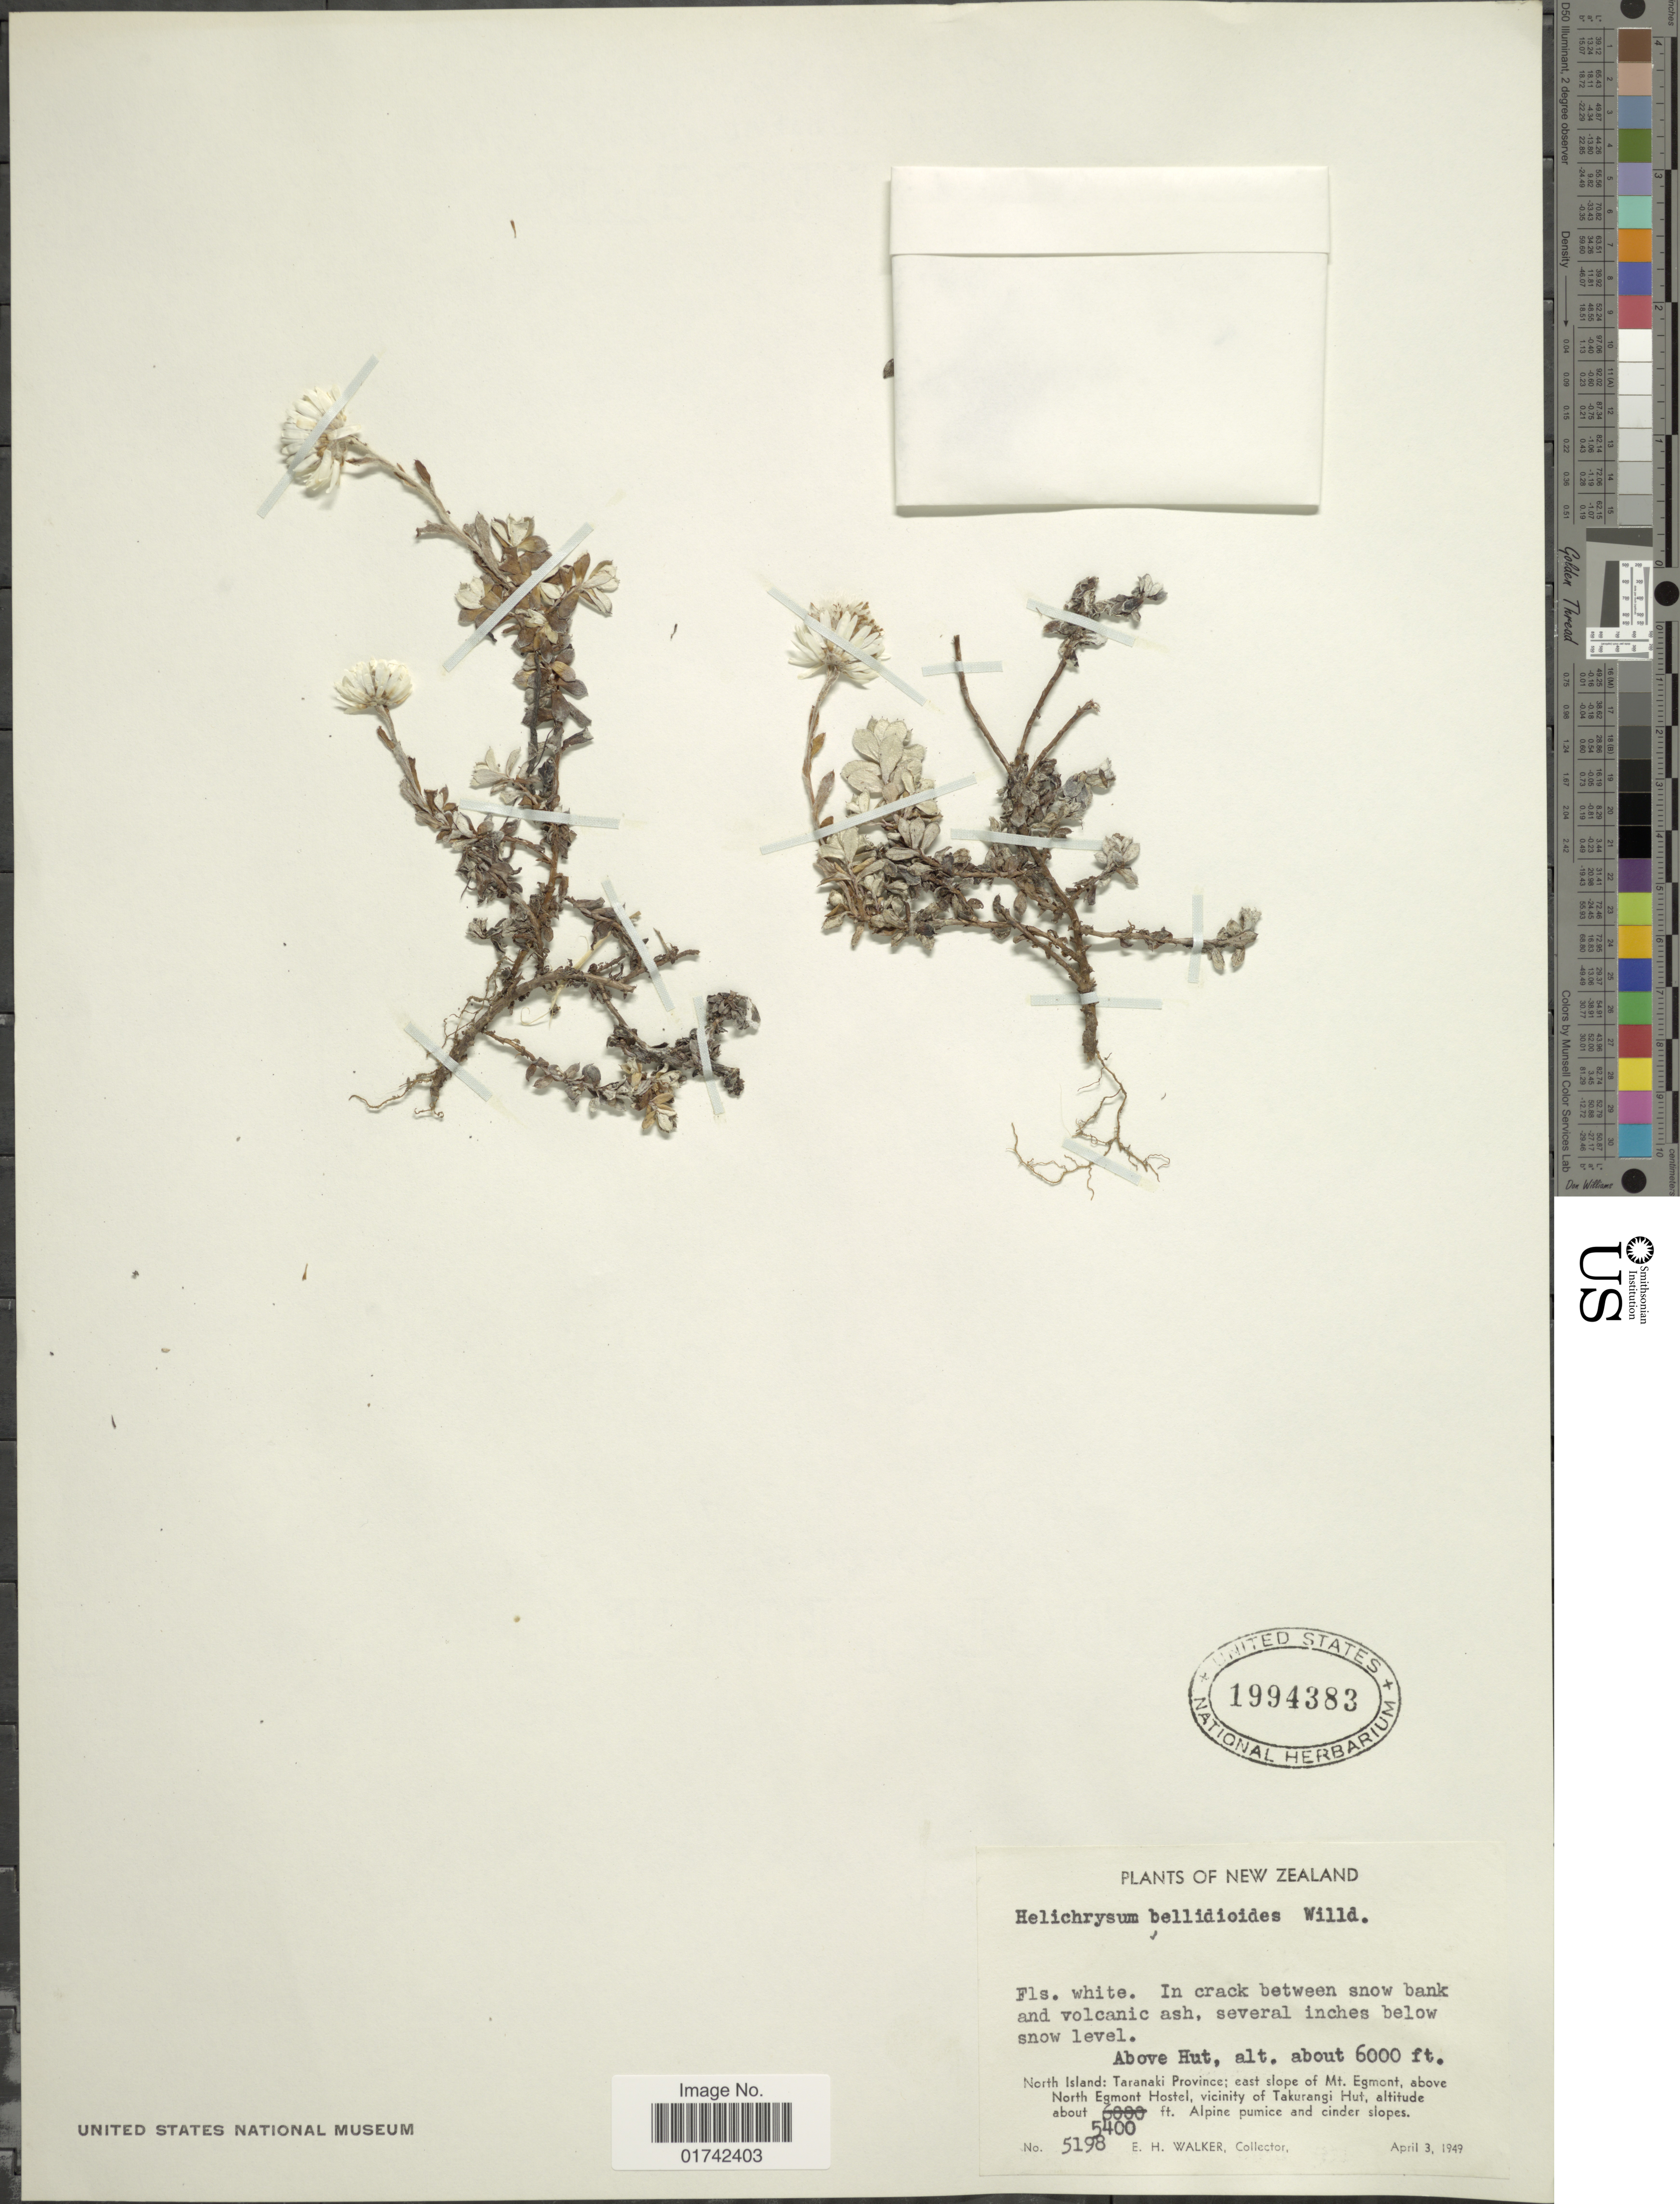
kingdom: Plantae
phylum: Tracheophyta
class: Magnoliopsida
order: Asterales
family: Asteraceae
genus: Helichrysum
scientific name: Helichrysum bellidioides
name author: A. Cunn.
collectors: E. H. Walker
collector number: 5198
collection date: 1949-04-03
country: New Zealand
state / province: Taranaki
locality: Above Hut, North Island, east slope of Mt. Egmont, above North Egmont Hostel, vicinity of Takurangi Hut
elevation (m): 1646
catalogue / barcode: US 1994383